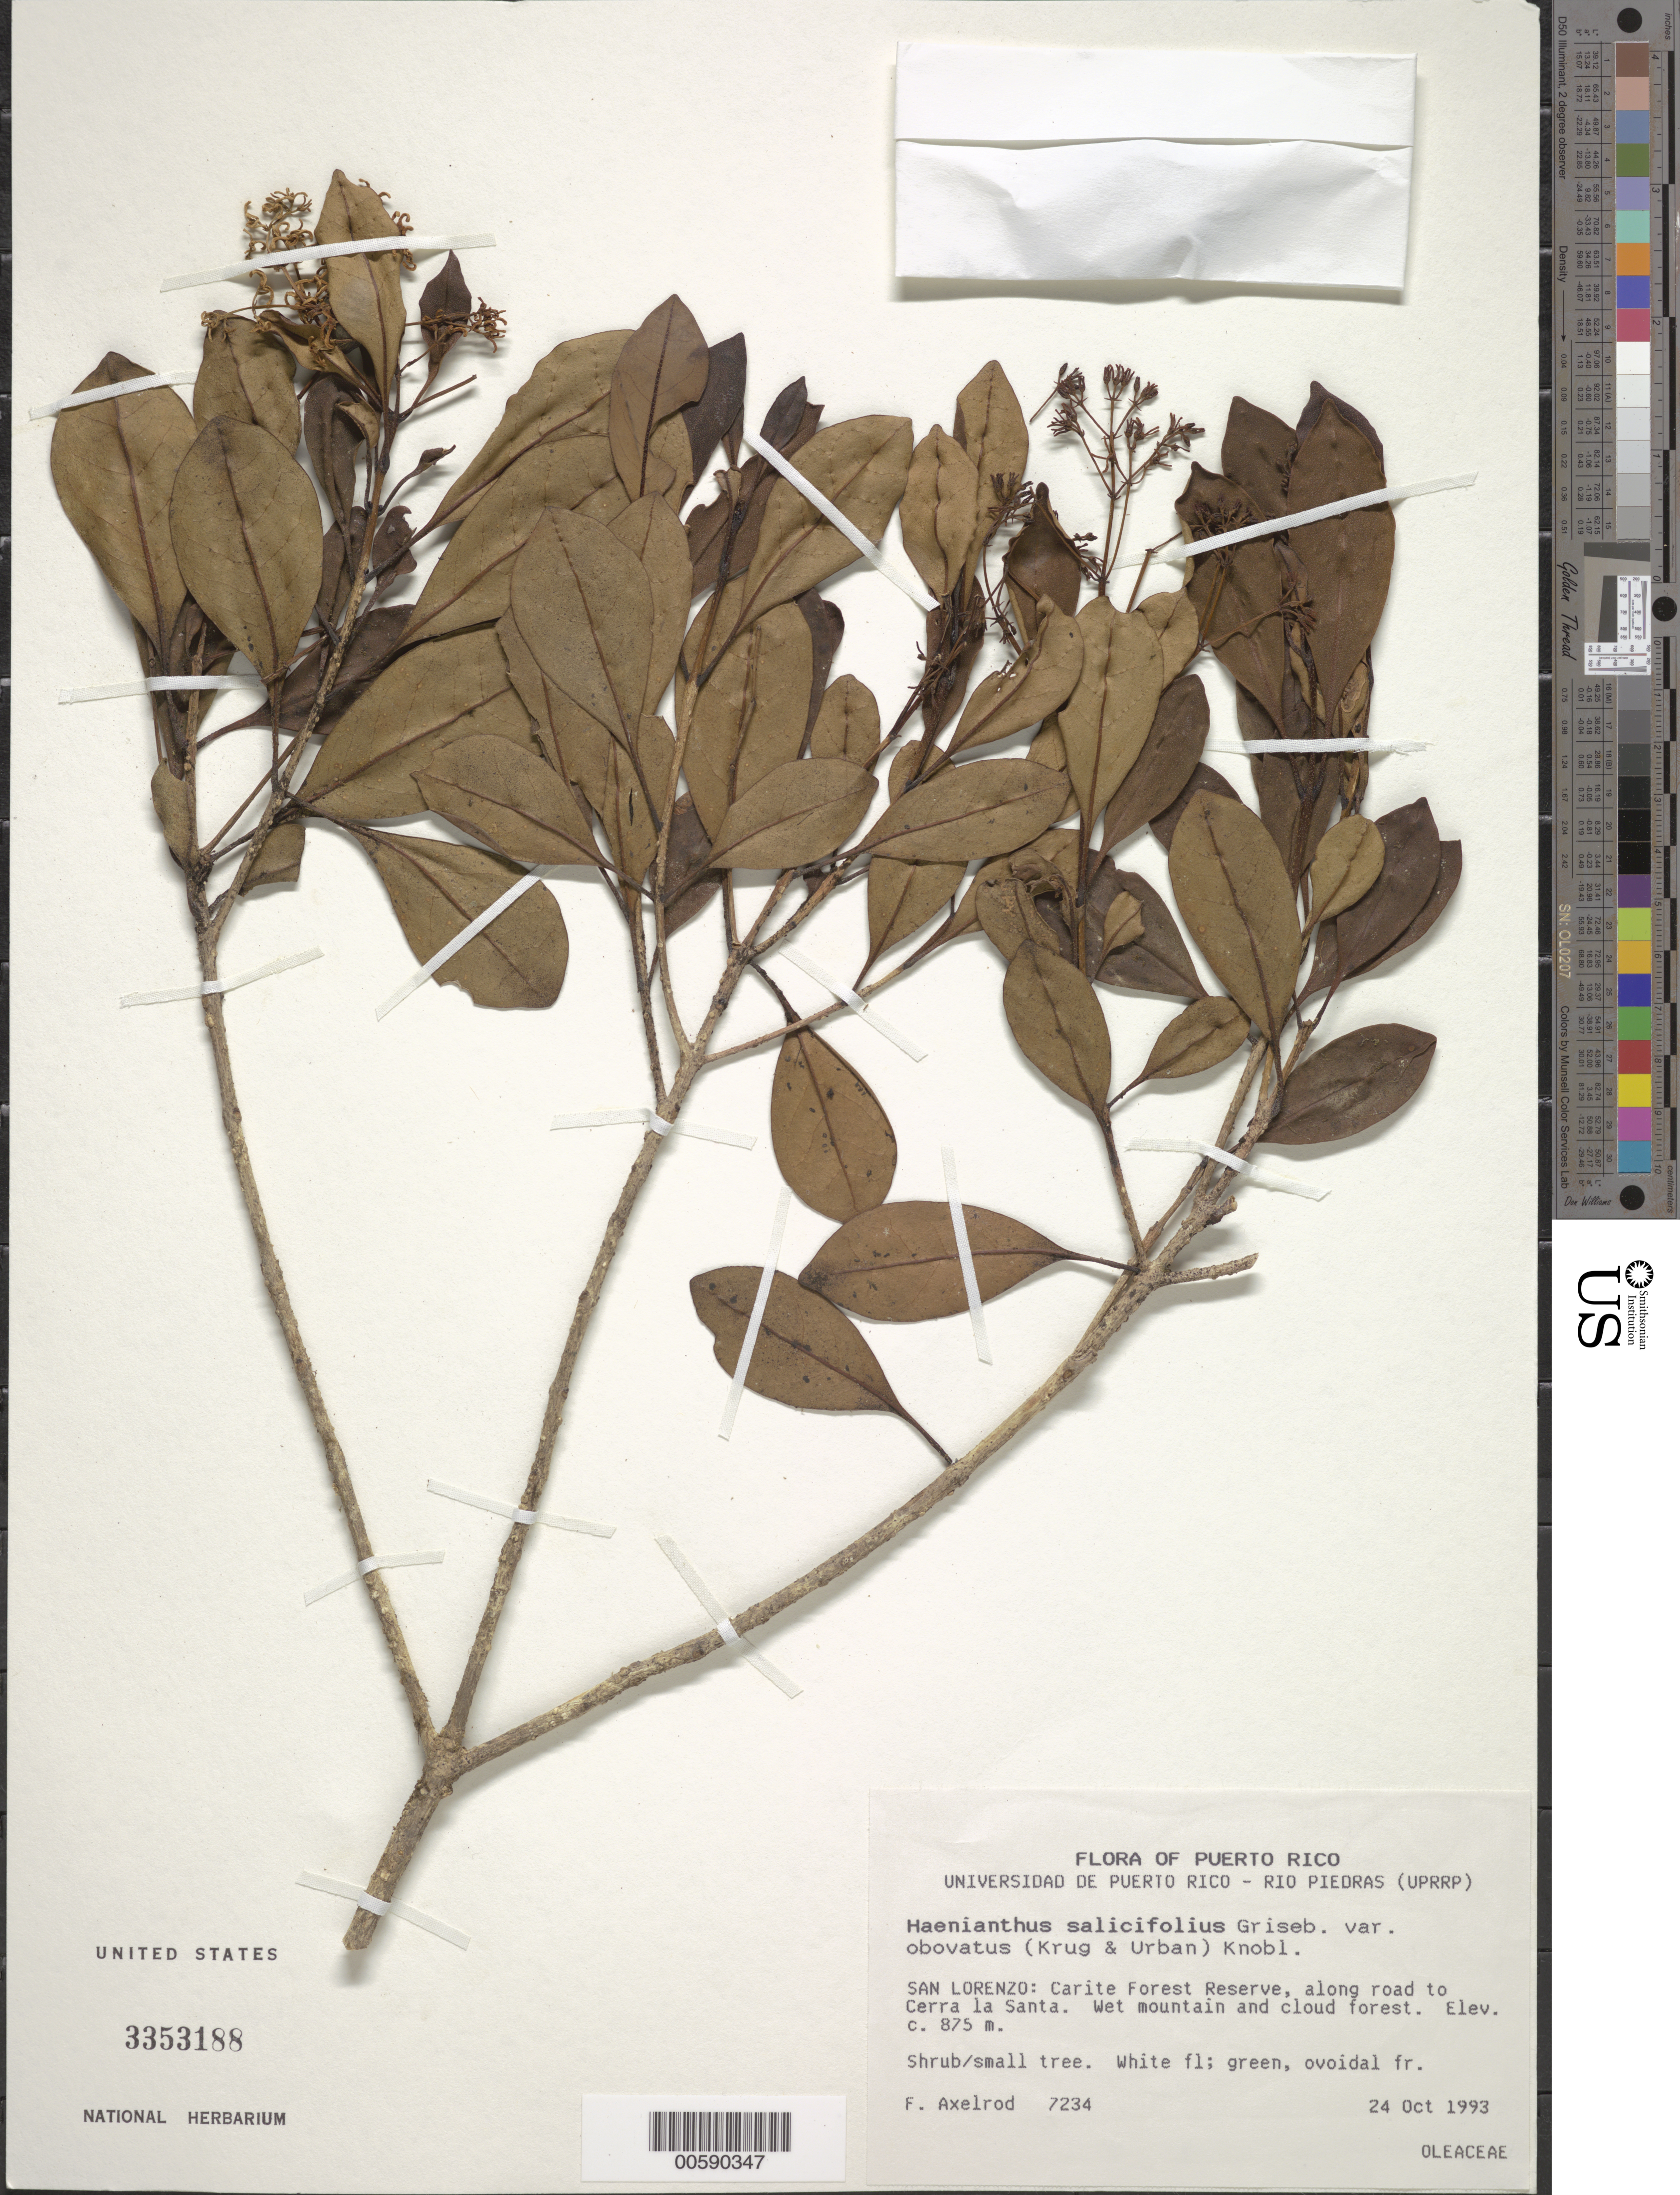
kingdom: Plantae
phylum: Tracheophyta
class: Magnoliopsida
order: Lamiales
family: Oleaceae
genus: Haenianthus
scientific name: Haenianthus salicifolius var. obovatus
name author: (Krug & Urb.) Knobl.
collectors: F. S. Axelrod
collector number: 7234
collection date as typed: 24 Oct 1993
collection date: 1993-10-24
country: Puerto Rico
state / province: Cayey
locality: Cayey: Carite Forest Reserve, along road to Cerra la Santa.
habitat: Wet mountain and cloud forest.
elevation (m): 875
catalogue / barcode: US 3353188